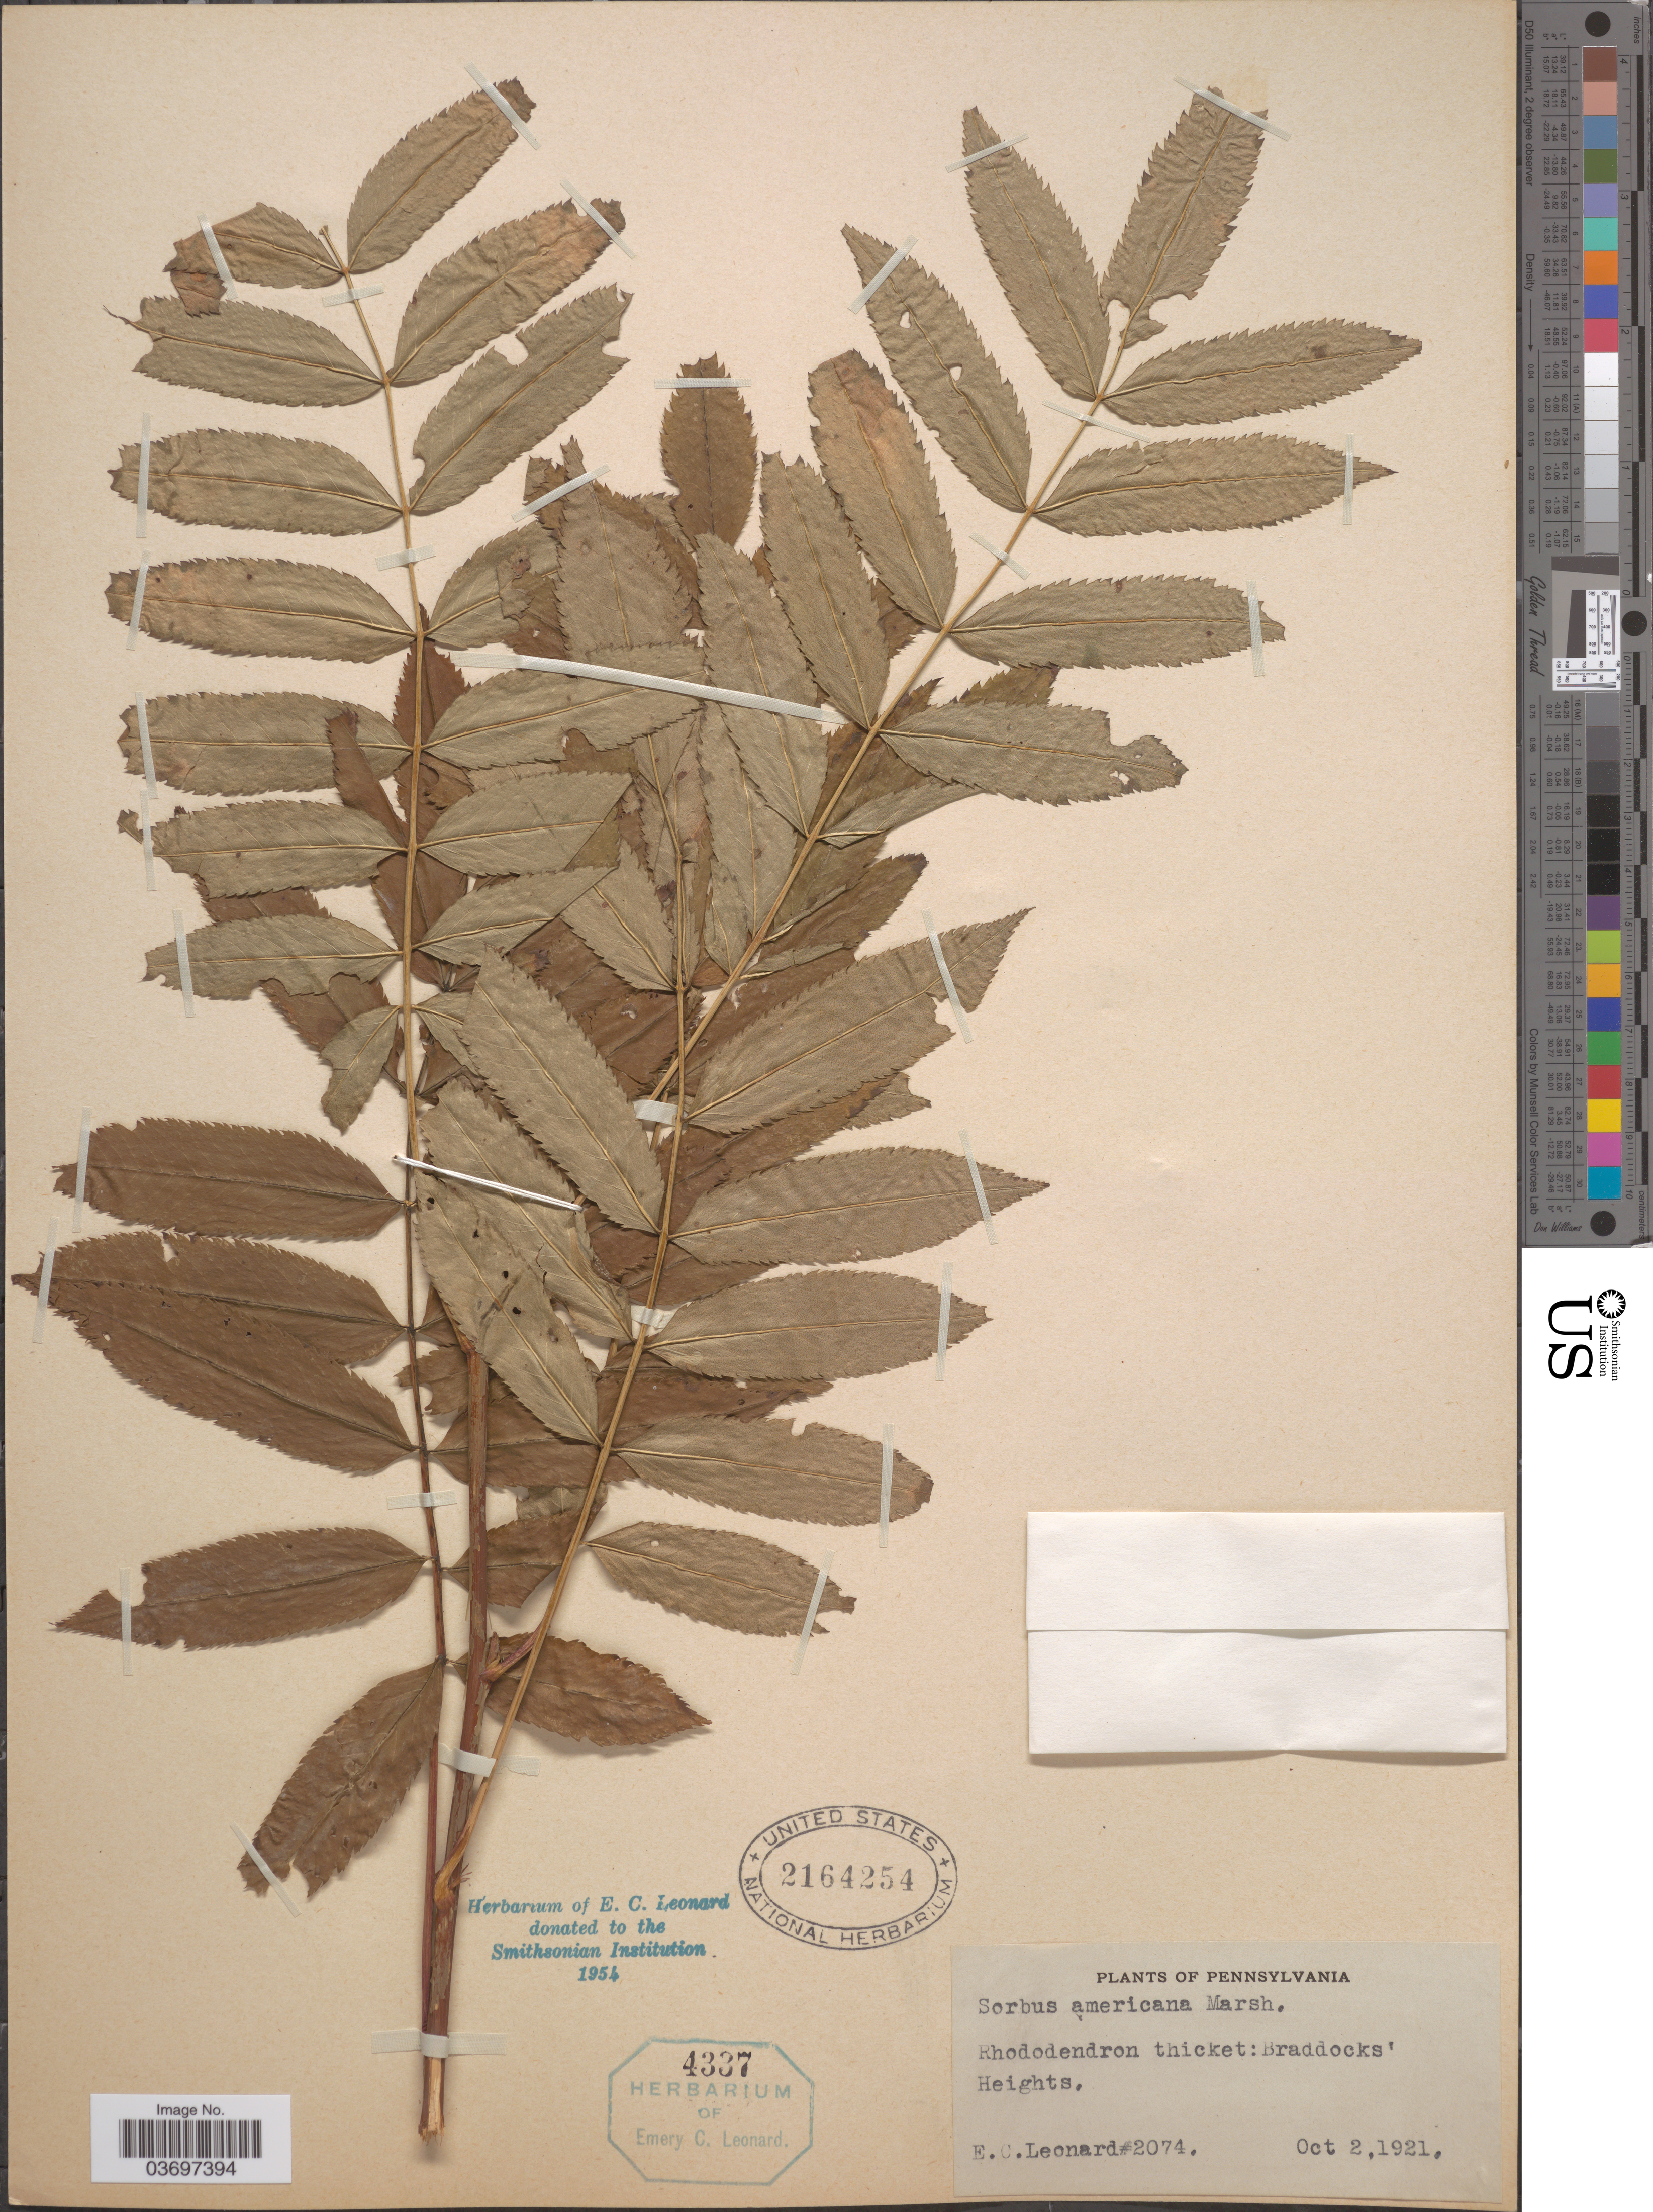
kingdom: Plantae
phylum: Tracheophyta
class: Magnoliopsida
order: Rosales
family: Rosaceae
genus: Sorbus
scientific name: Sorbus americana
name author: Marshall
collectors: E. C. Leonard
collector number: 2074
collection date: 1921-10-02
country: United States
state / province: Pennsylvania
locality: Rhododendron thicket: Braddock's Heights.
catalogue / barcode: US 2164254